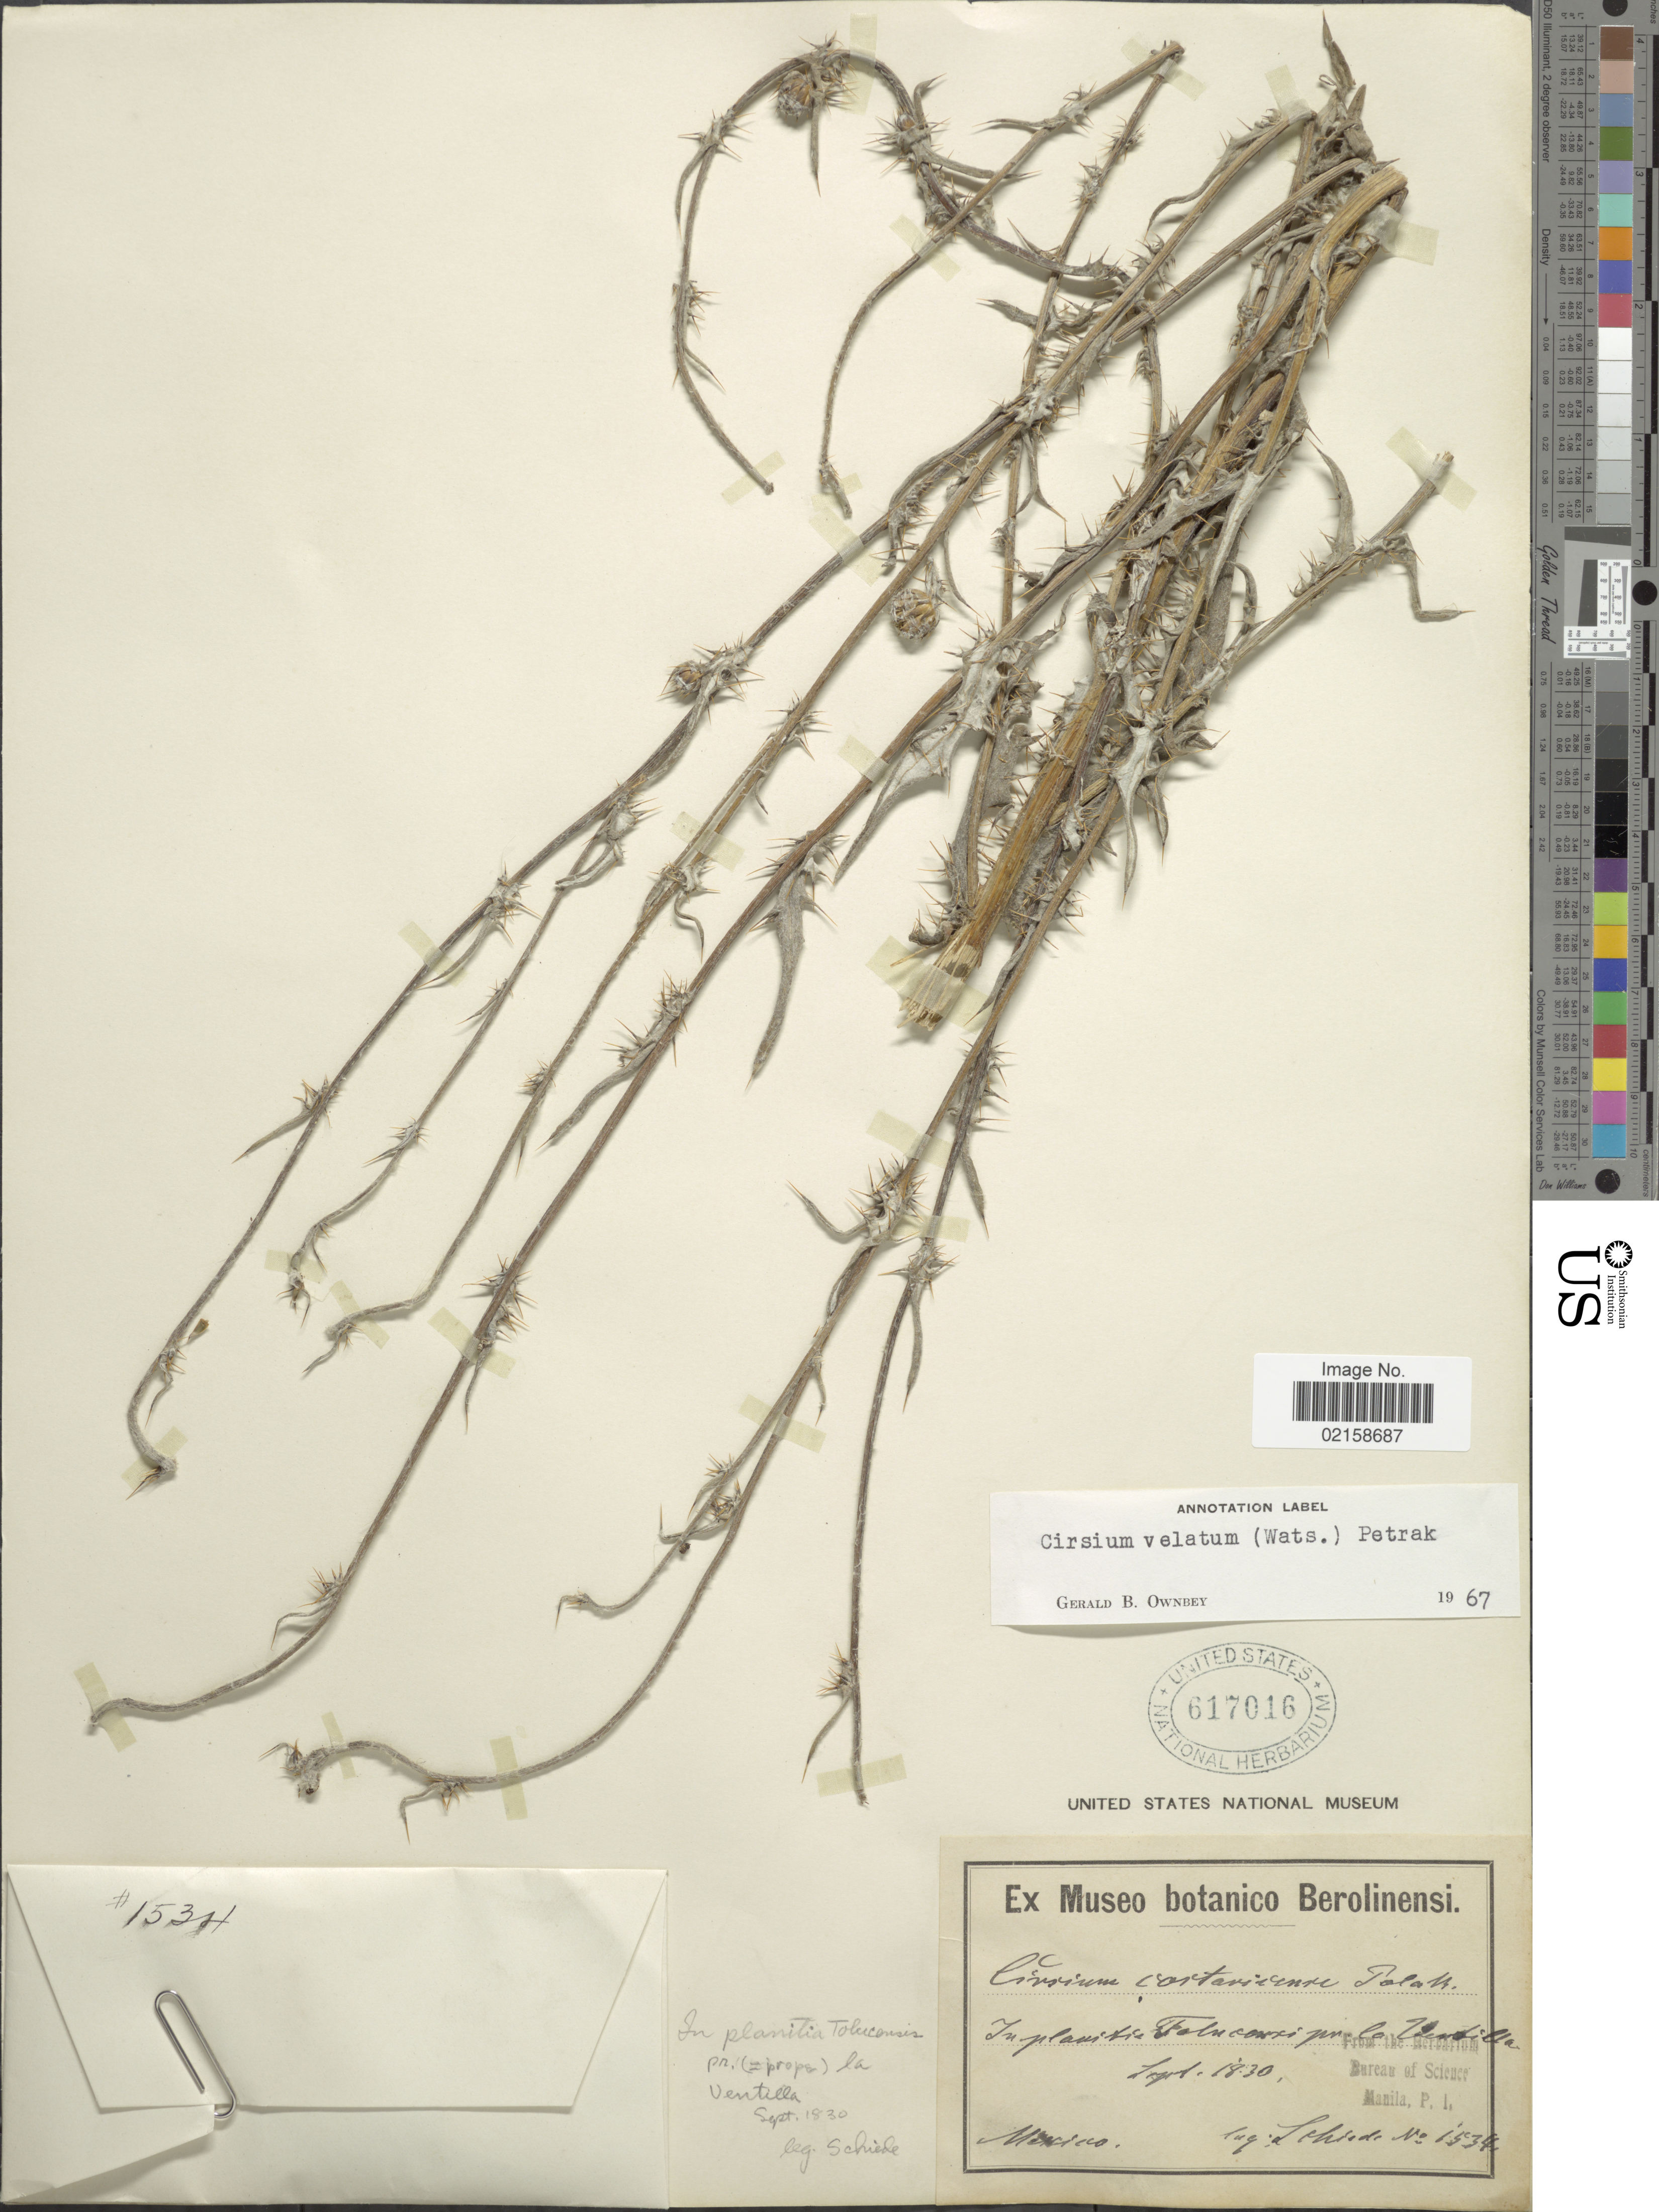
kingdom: Plantae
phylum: Tracheophyta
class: Magnoliopsida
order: Asterales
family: Asteraceae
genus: Cirsium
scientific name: Cirsium velatum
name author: (S. Watson) Petr.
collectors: Schiede, --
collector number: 1534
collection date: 1830-09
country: Mexico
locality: In planitics Faluconxi [interpreted] pr. lo Vendilla [interpreted].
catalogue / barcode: US 617016